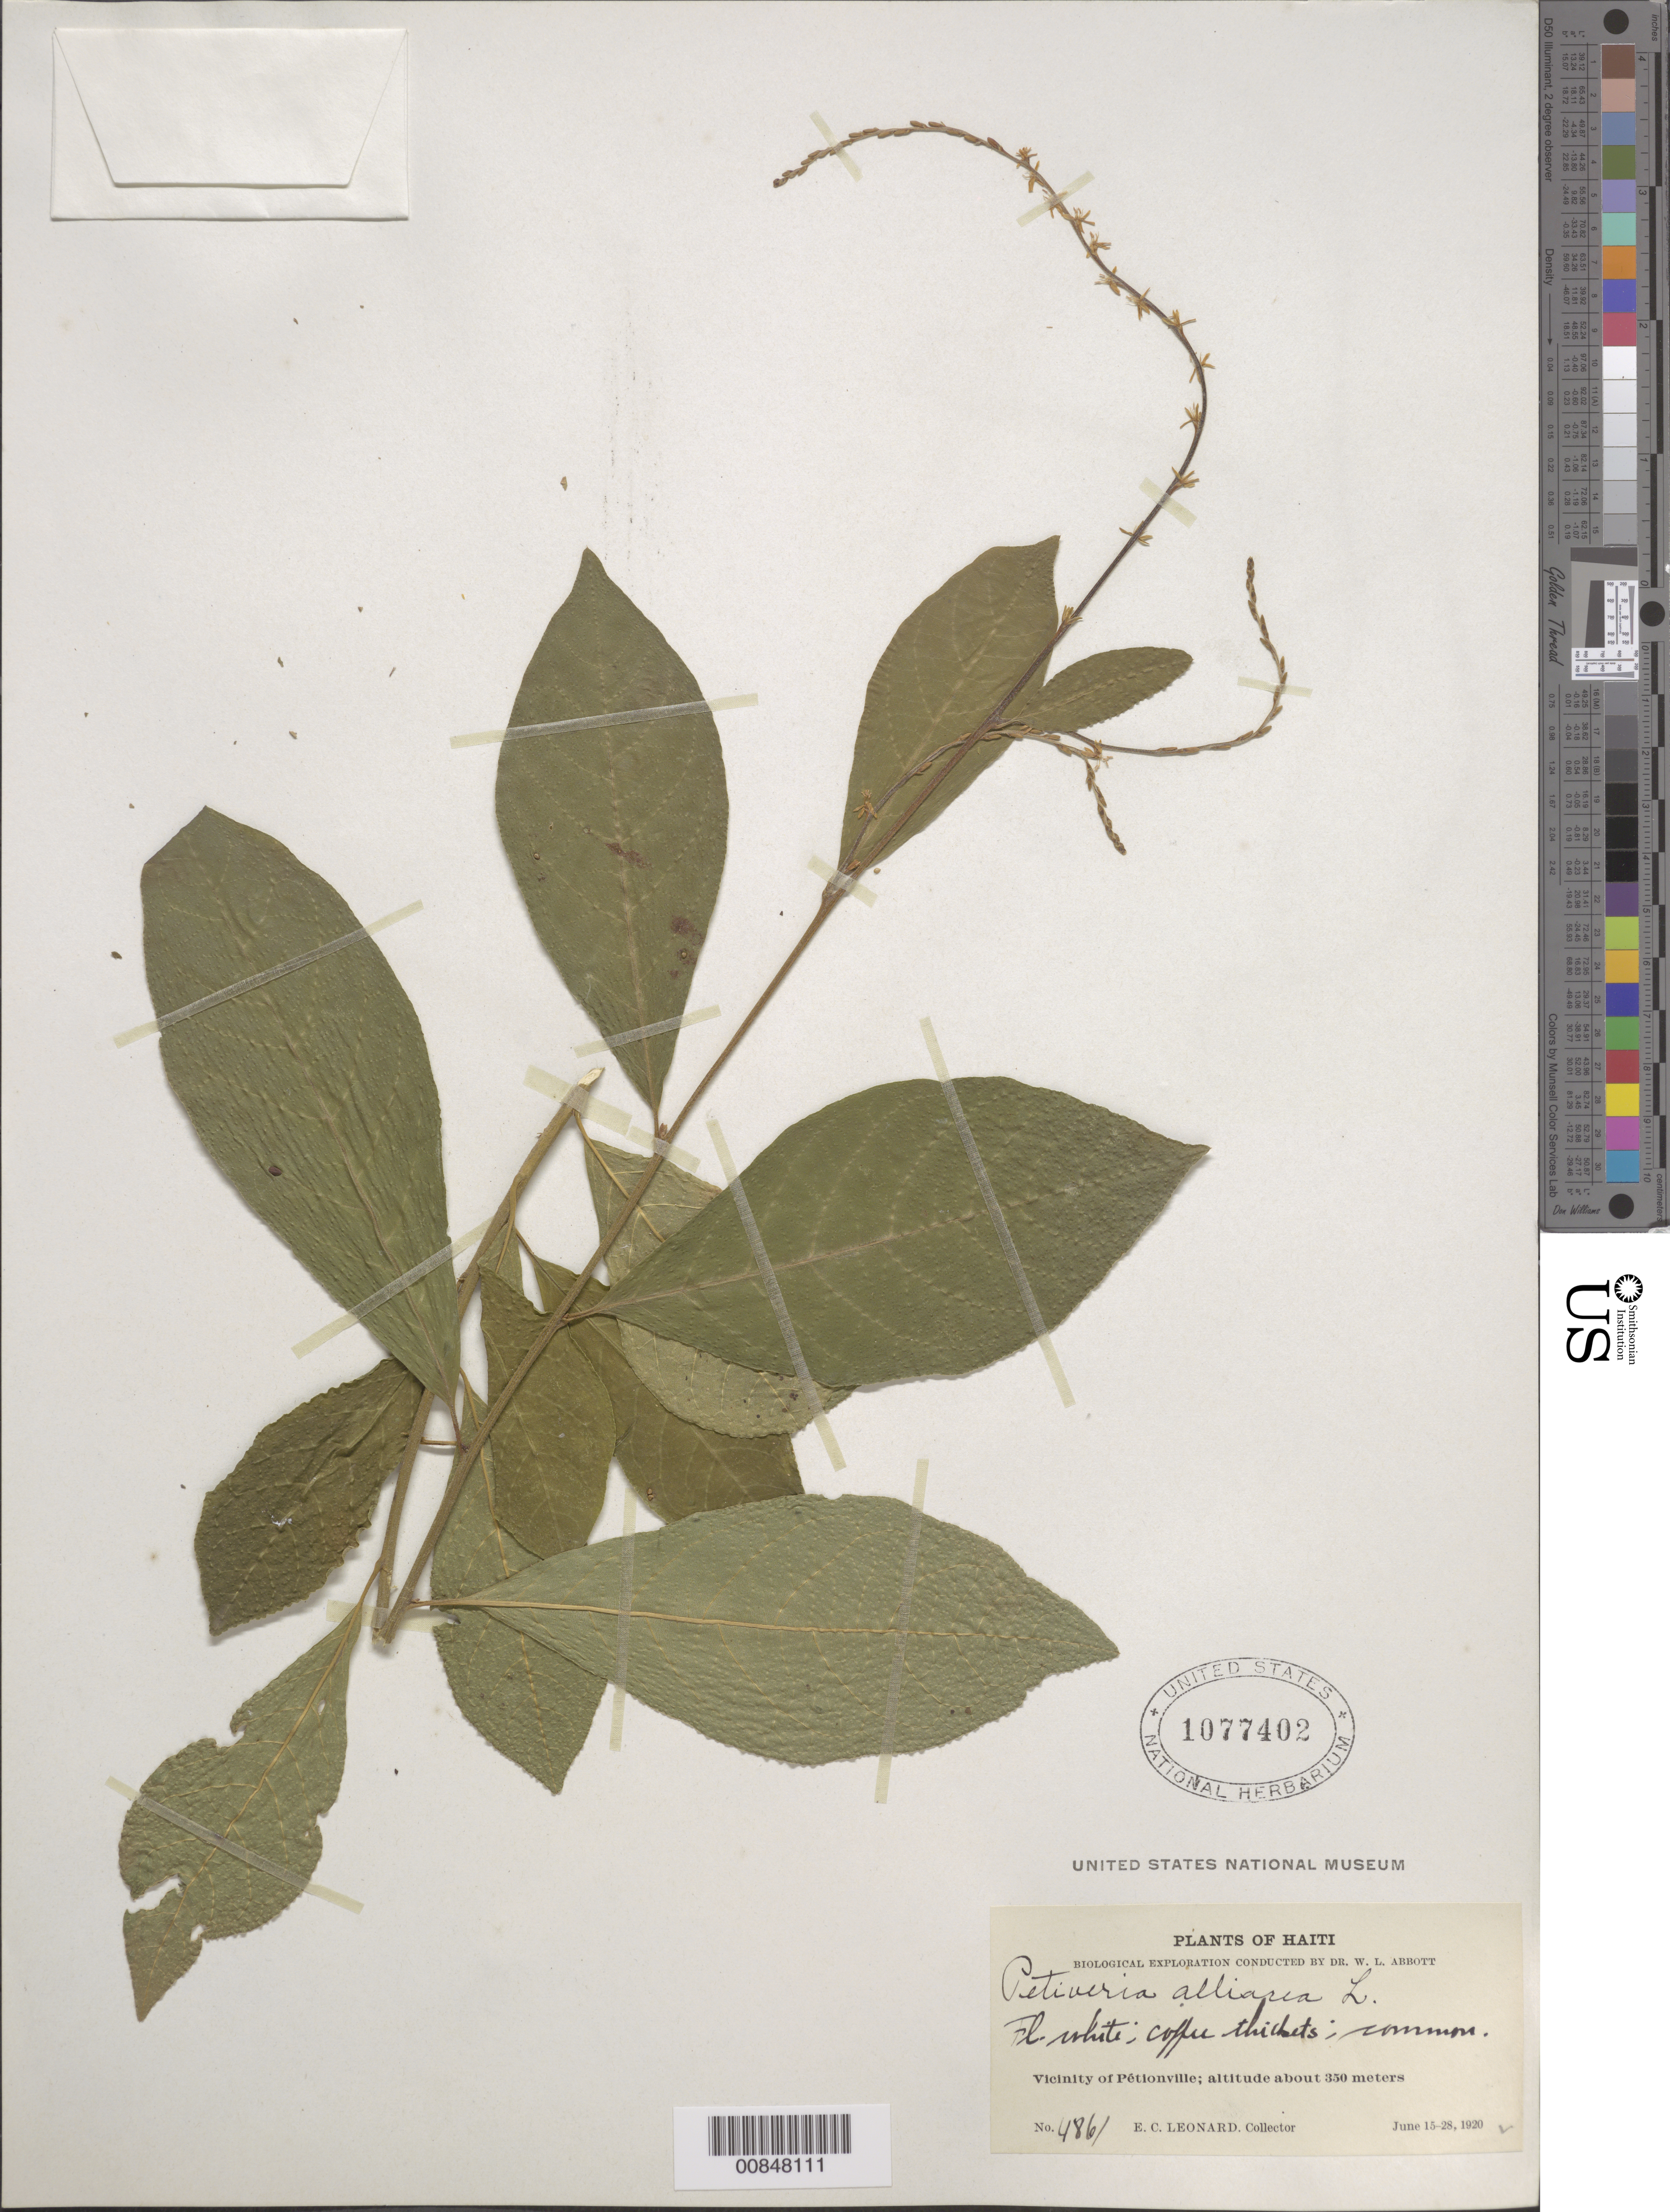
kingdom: Plantae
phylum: Tracheophyta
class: Magnoliopsida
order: Caryophyllales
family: Phytolaccaceae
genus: Petiveria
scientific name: Petiveria alliacea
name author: L.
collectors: E. C. Leonard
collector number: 4861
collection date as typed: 15 Jun 1920 to 28 Jun 1920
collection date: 1920-06-15/1920-06-28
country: Haiti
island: Hispaniola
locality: Vicinity of Pétionville.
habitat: Coffee thickets.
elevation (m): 350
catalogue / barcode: US 1077402